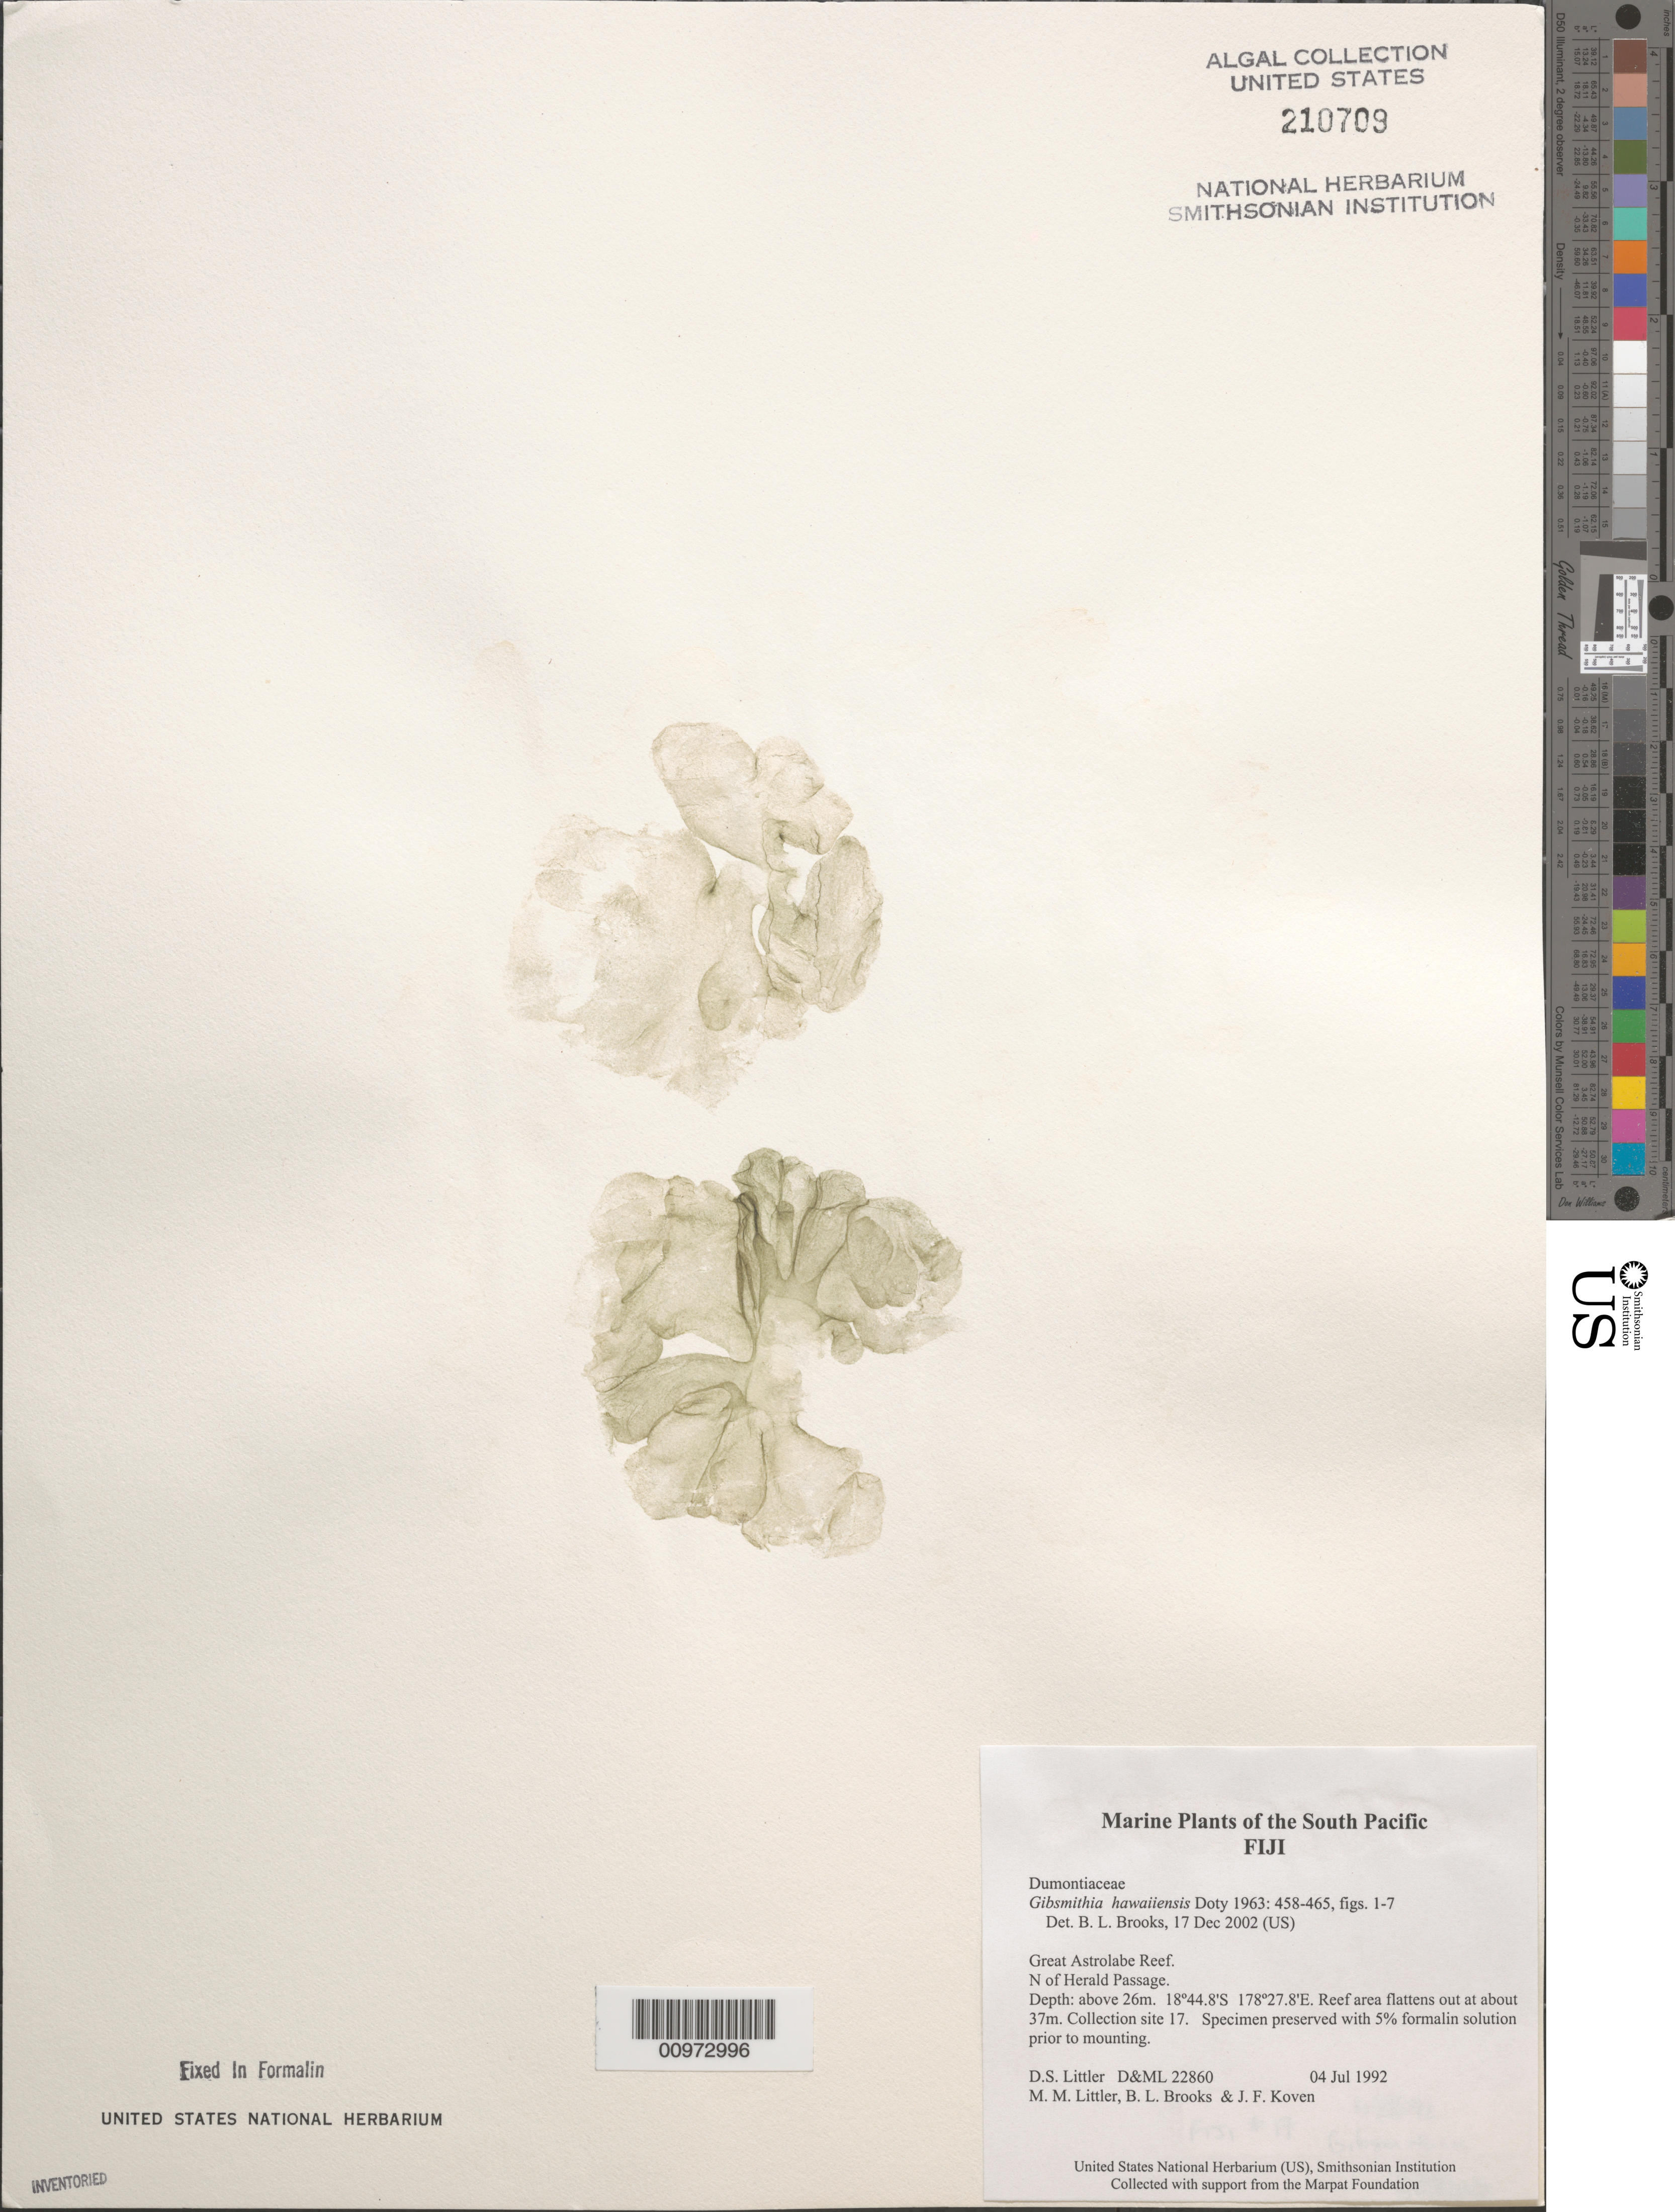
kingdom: Plantae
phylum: Rhodophyta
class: Florideophyceae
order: Gigartinales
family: Dumontiaceae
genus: Gibsmithia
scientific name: Gibsmithia hawaiiensis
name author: Doty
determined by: Brooks, B. L., (BOT), Smithsonian Institution - National Museum of Natural History (UNITED STATES)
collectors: D. S. Littler, M. M. Littler, B. Brooks & J. Koven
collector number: D&ML 22860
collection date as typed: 04 Jul 1992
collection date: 1992-07-04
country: Fiji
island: Great Astrolabe Reef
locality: Great Astrolabe Reef, north of Herald Passage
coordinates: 18 44.8'S, 178 27.8'E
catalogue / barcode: US 210709